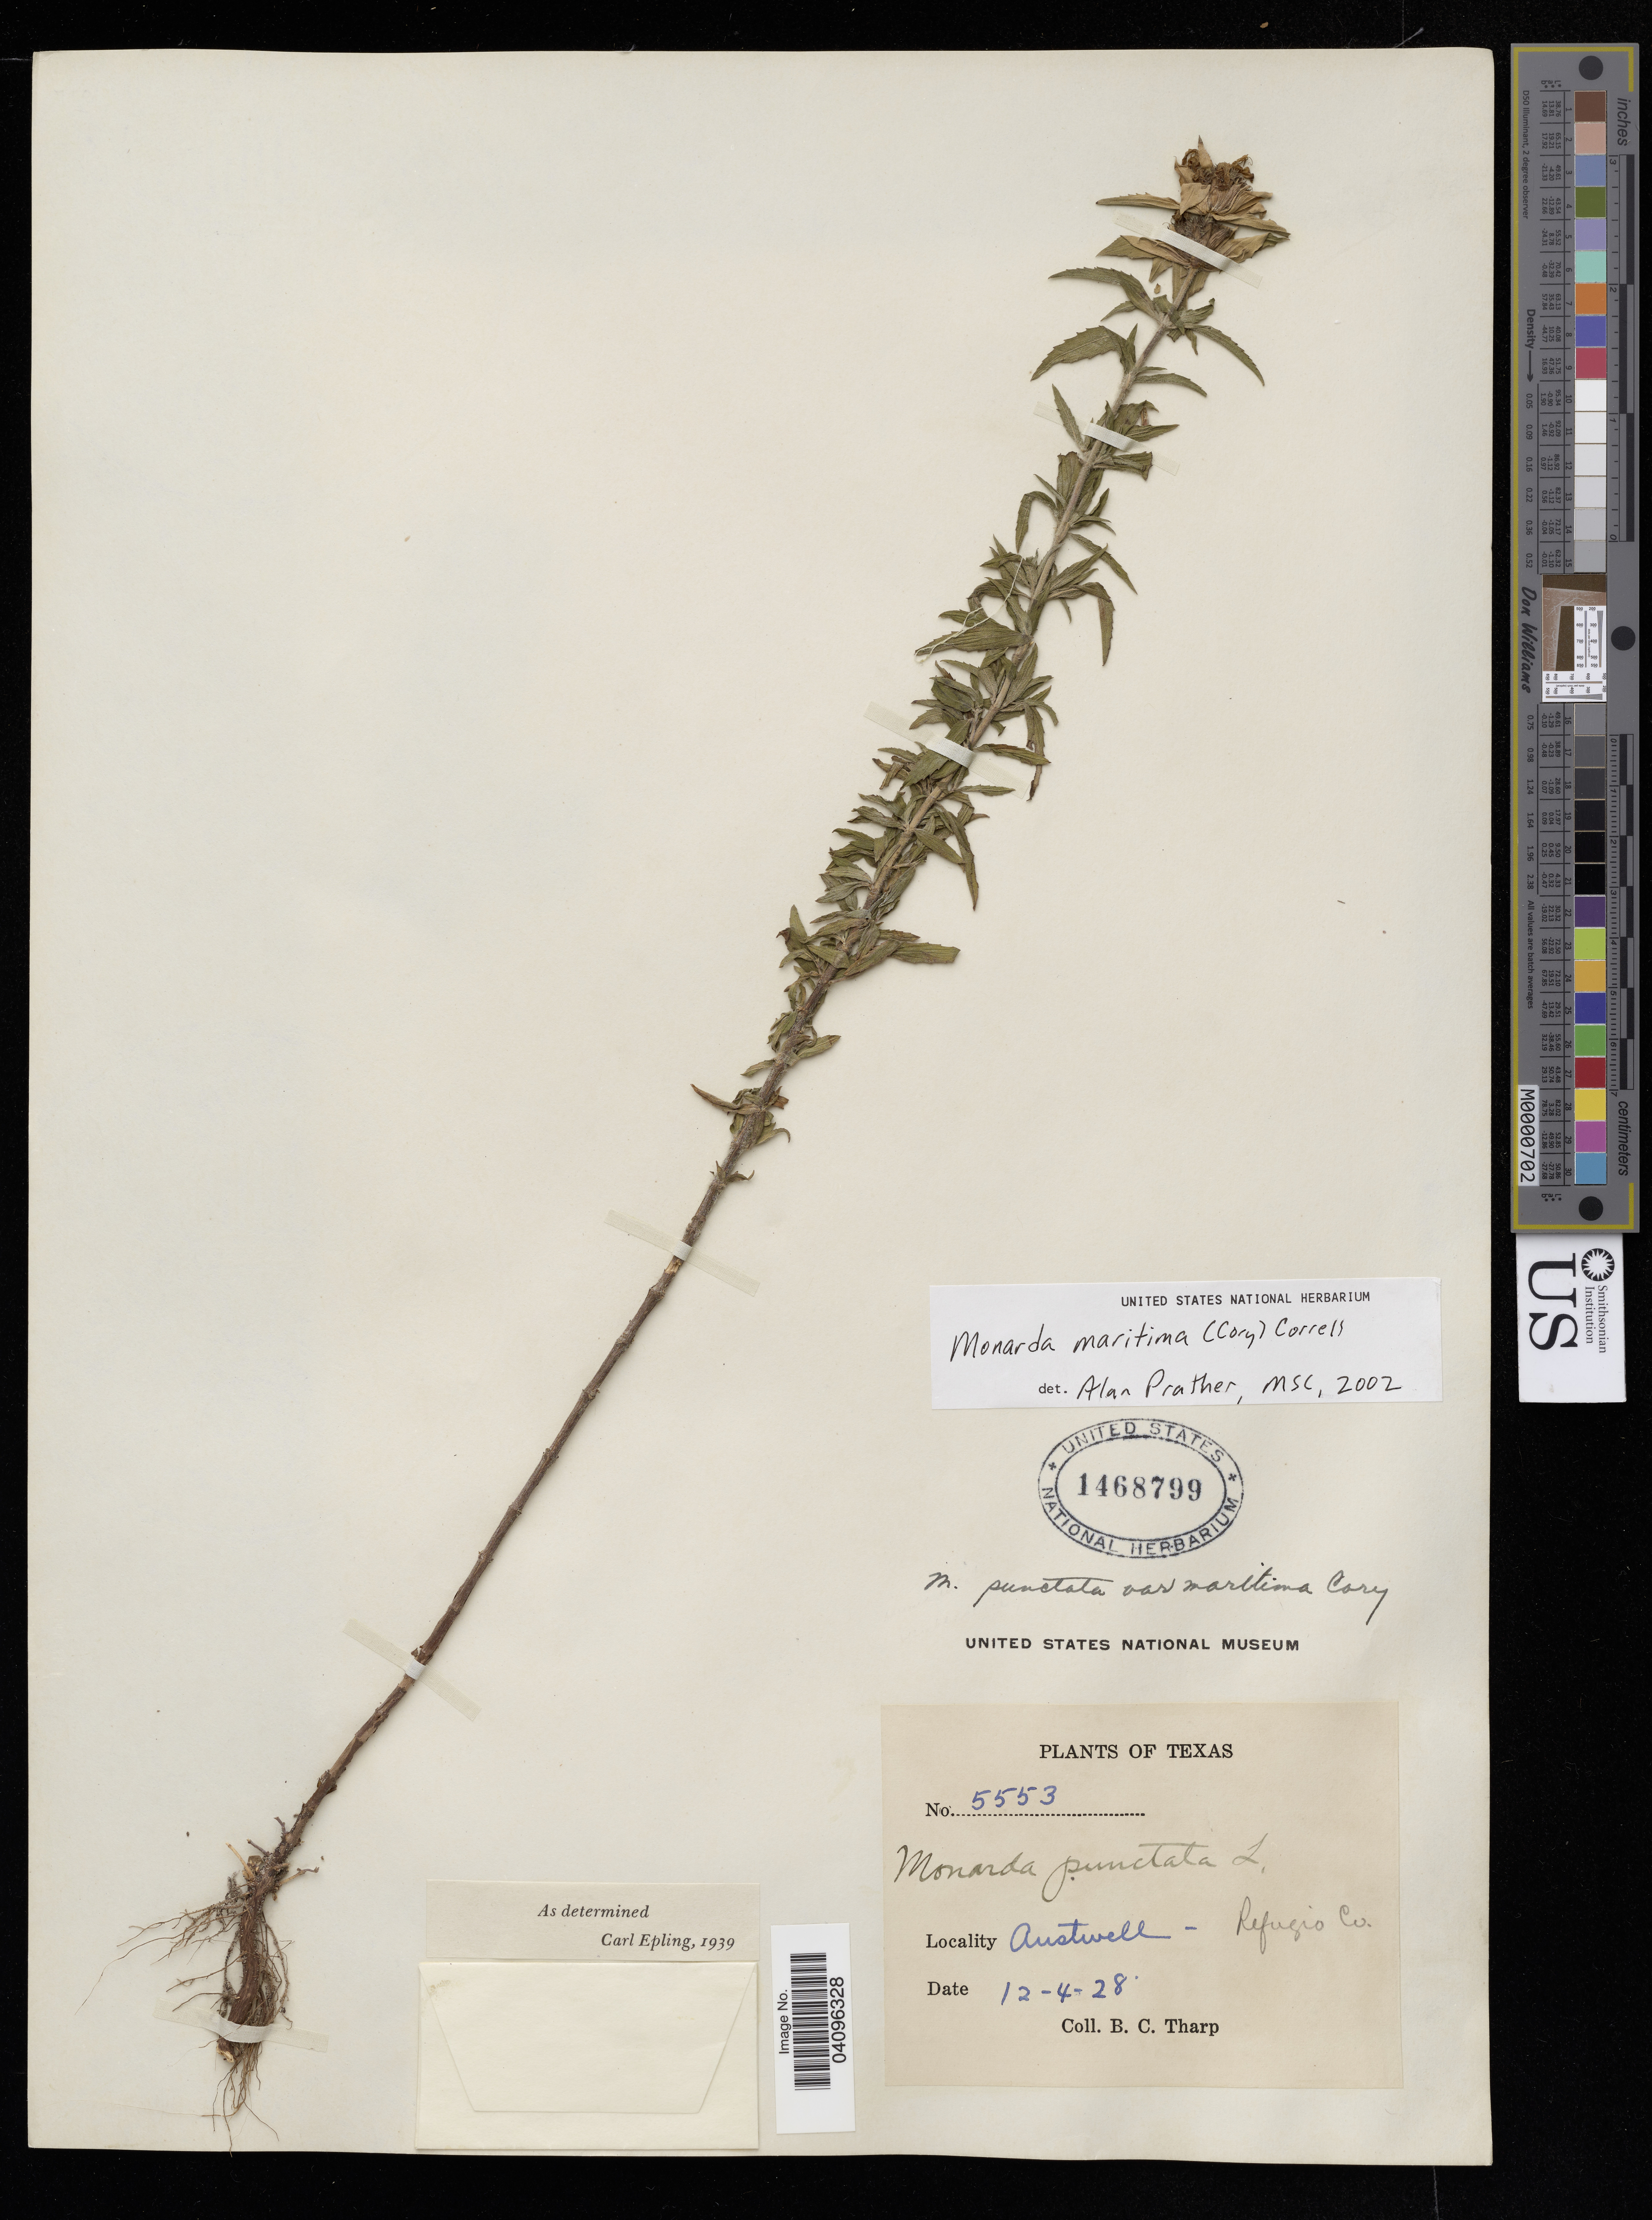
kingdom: Plantae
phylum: Tracheophyta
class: Magnoliopsida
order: Lamiales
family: Lamiaceae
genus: Monarda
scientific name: Monarda maritima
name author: (Cory) Correll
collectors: B. Tharp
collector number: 5553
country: United States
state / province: Texas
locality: Antswell - Refugio Co.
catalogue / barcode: US 1468799